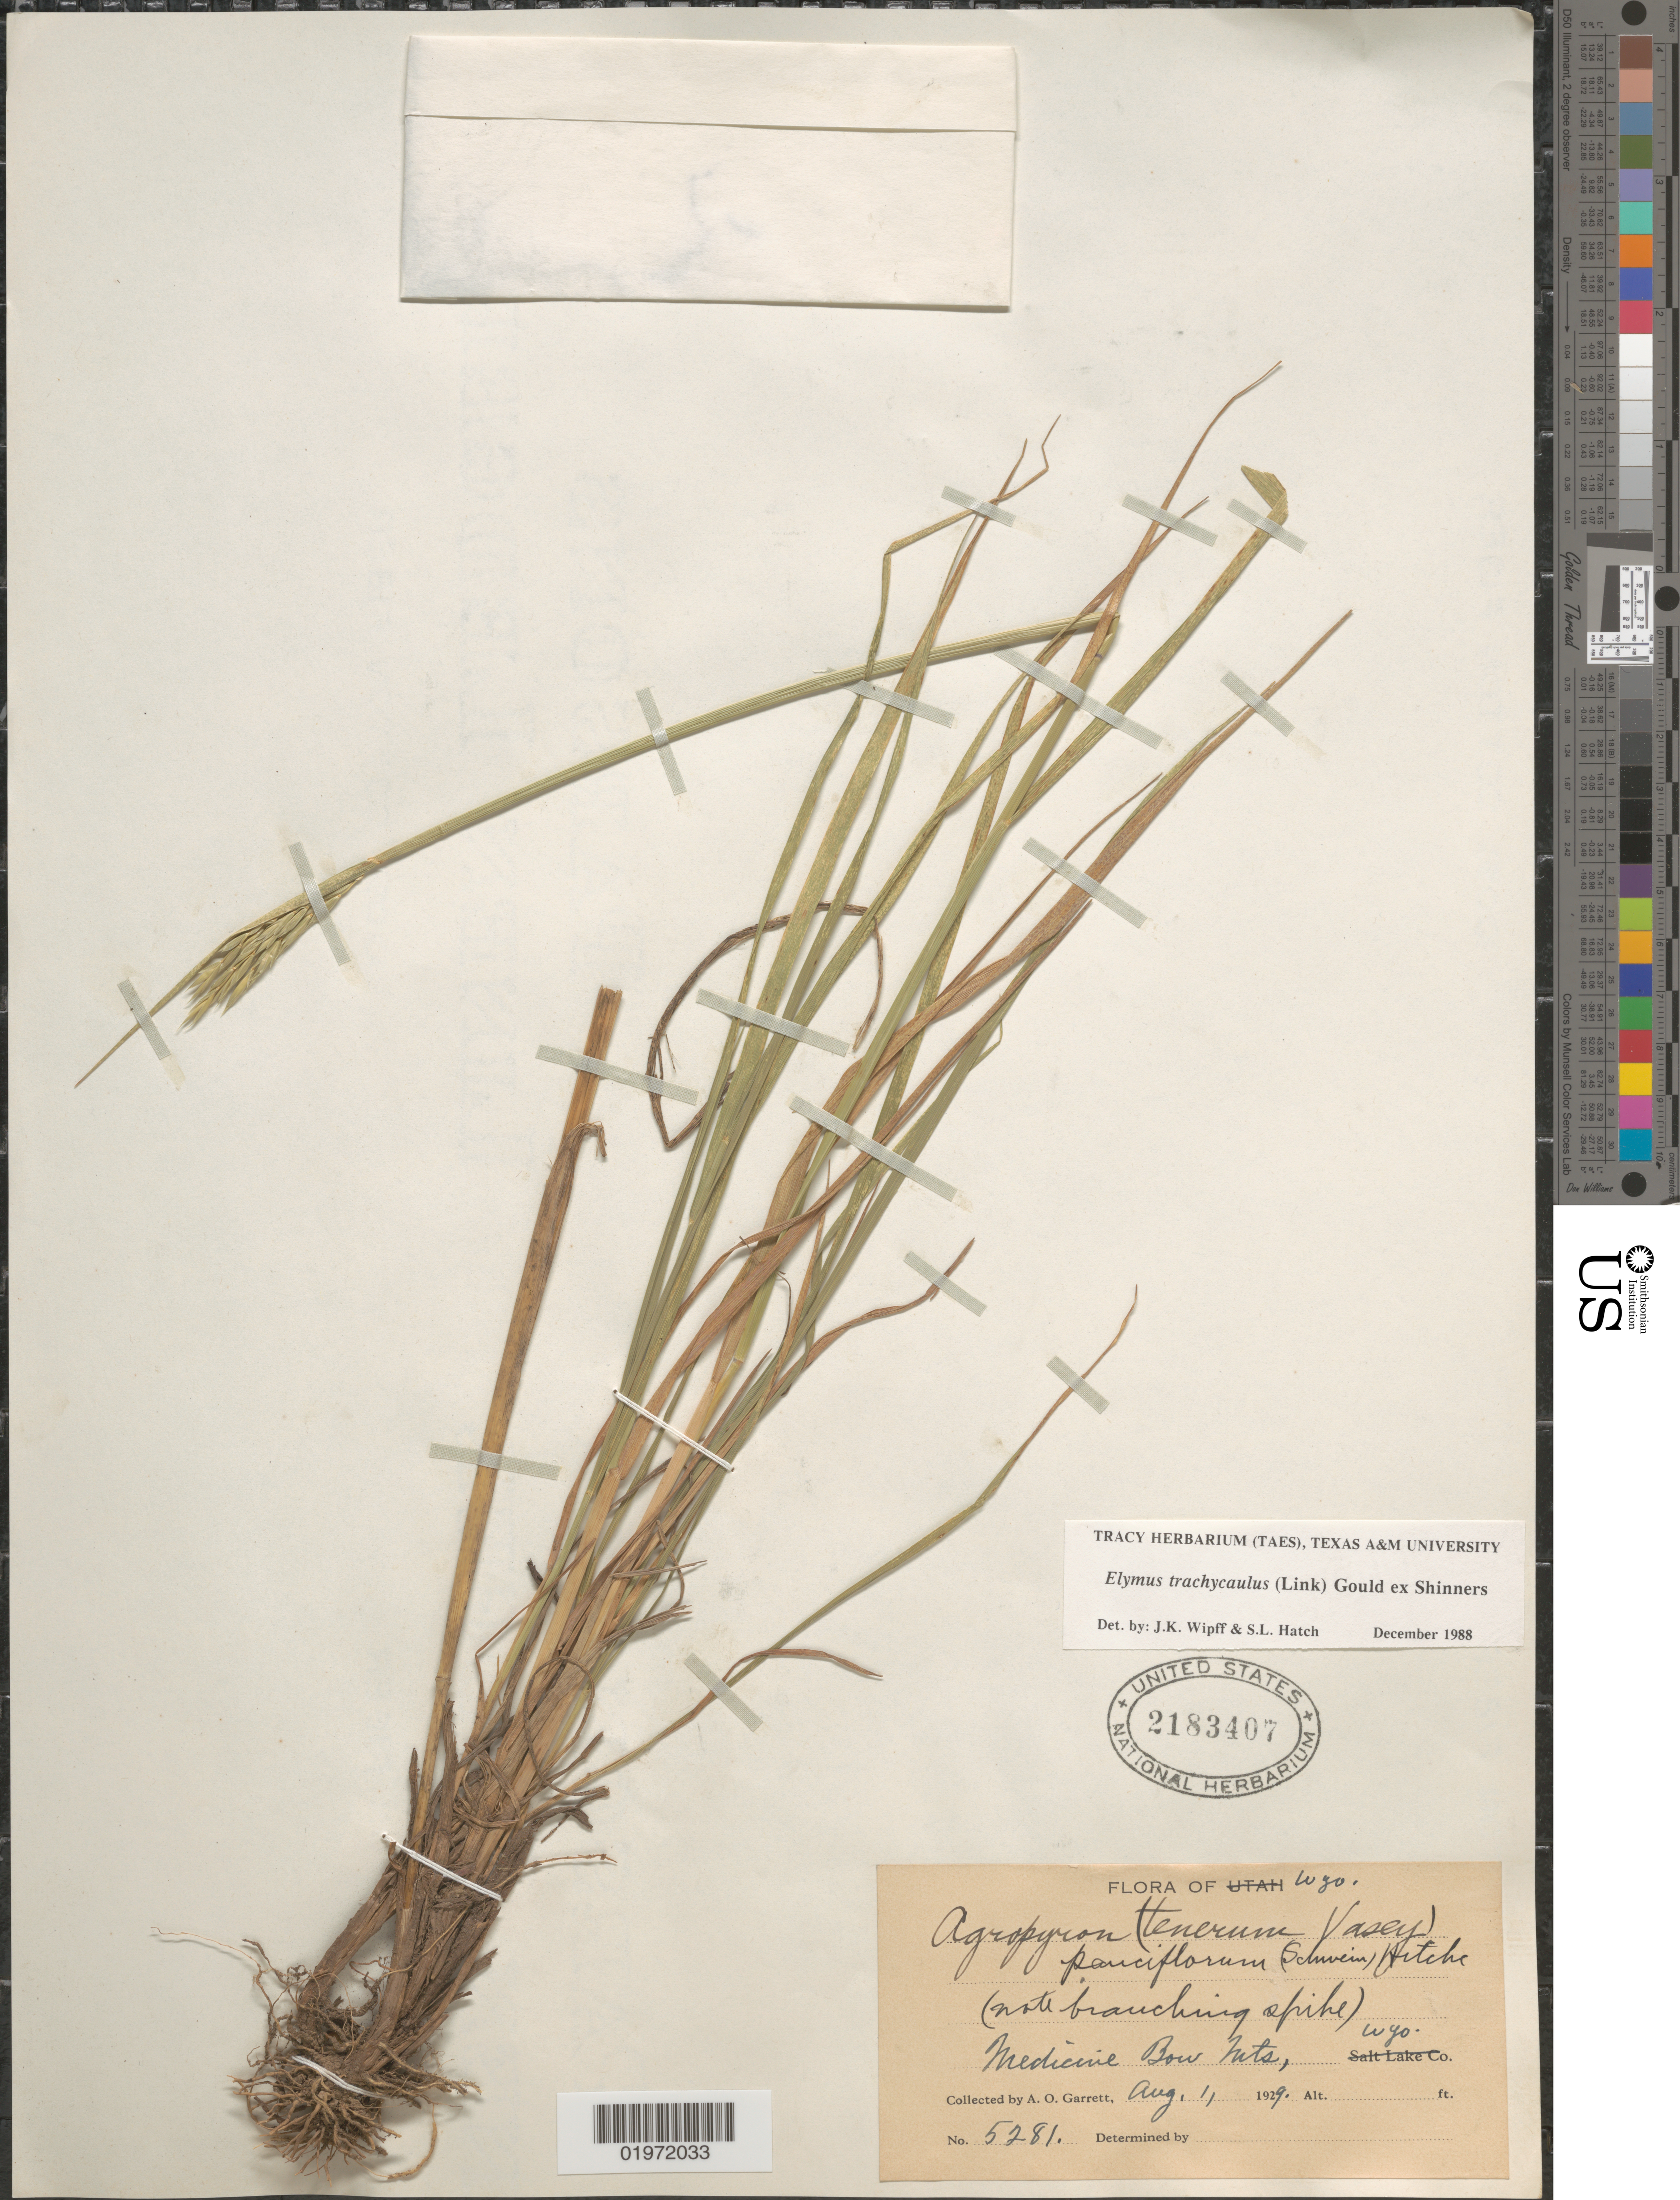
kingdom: Plantae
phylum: Tracheophyta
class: Liliopsida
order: Poales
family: Poaceae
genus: Elymus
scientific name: Elymus trachycaulus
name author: (Link) Gould ex Shinners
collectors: A. O. Garrett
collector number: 5281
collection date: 1929-08-01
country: United States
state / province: Wyoming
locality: Medicine Bow Mts.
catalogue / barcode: US 2183407